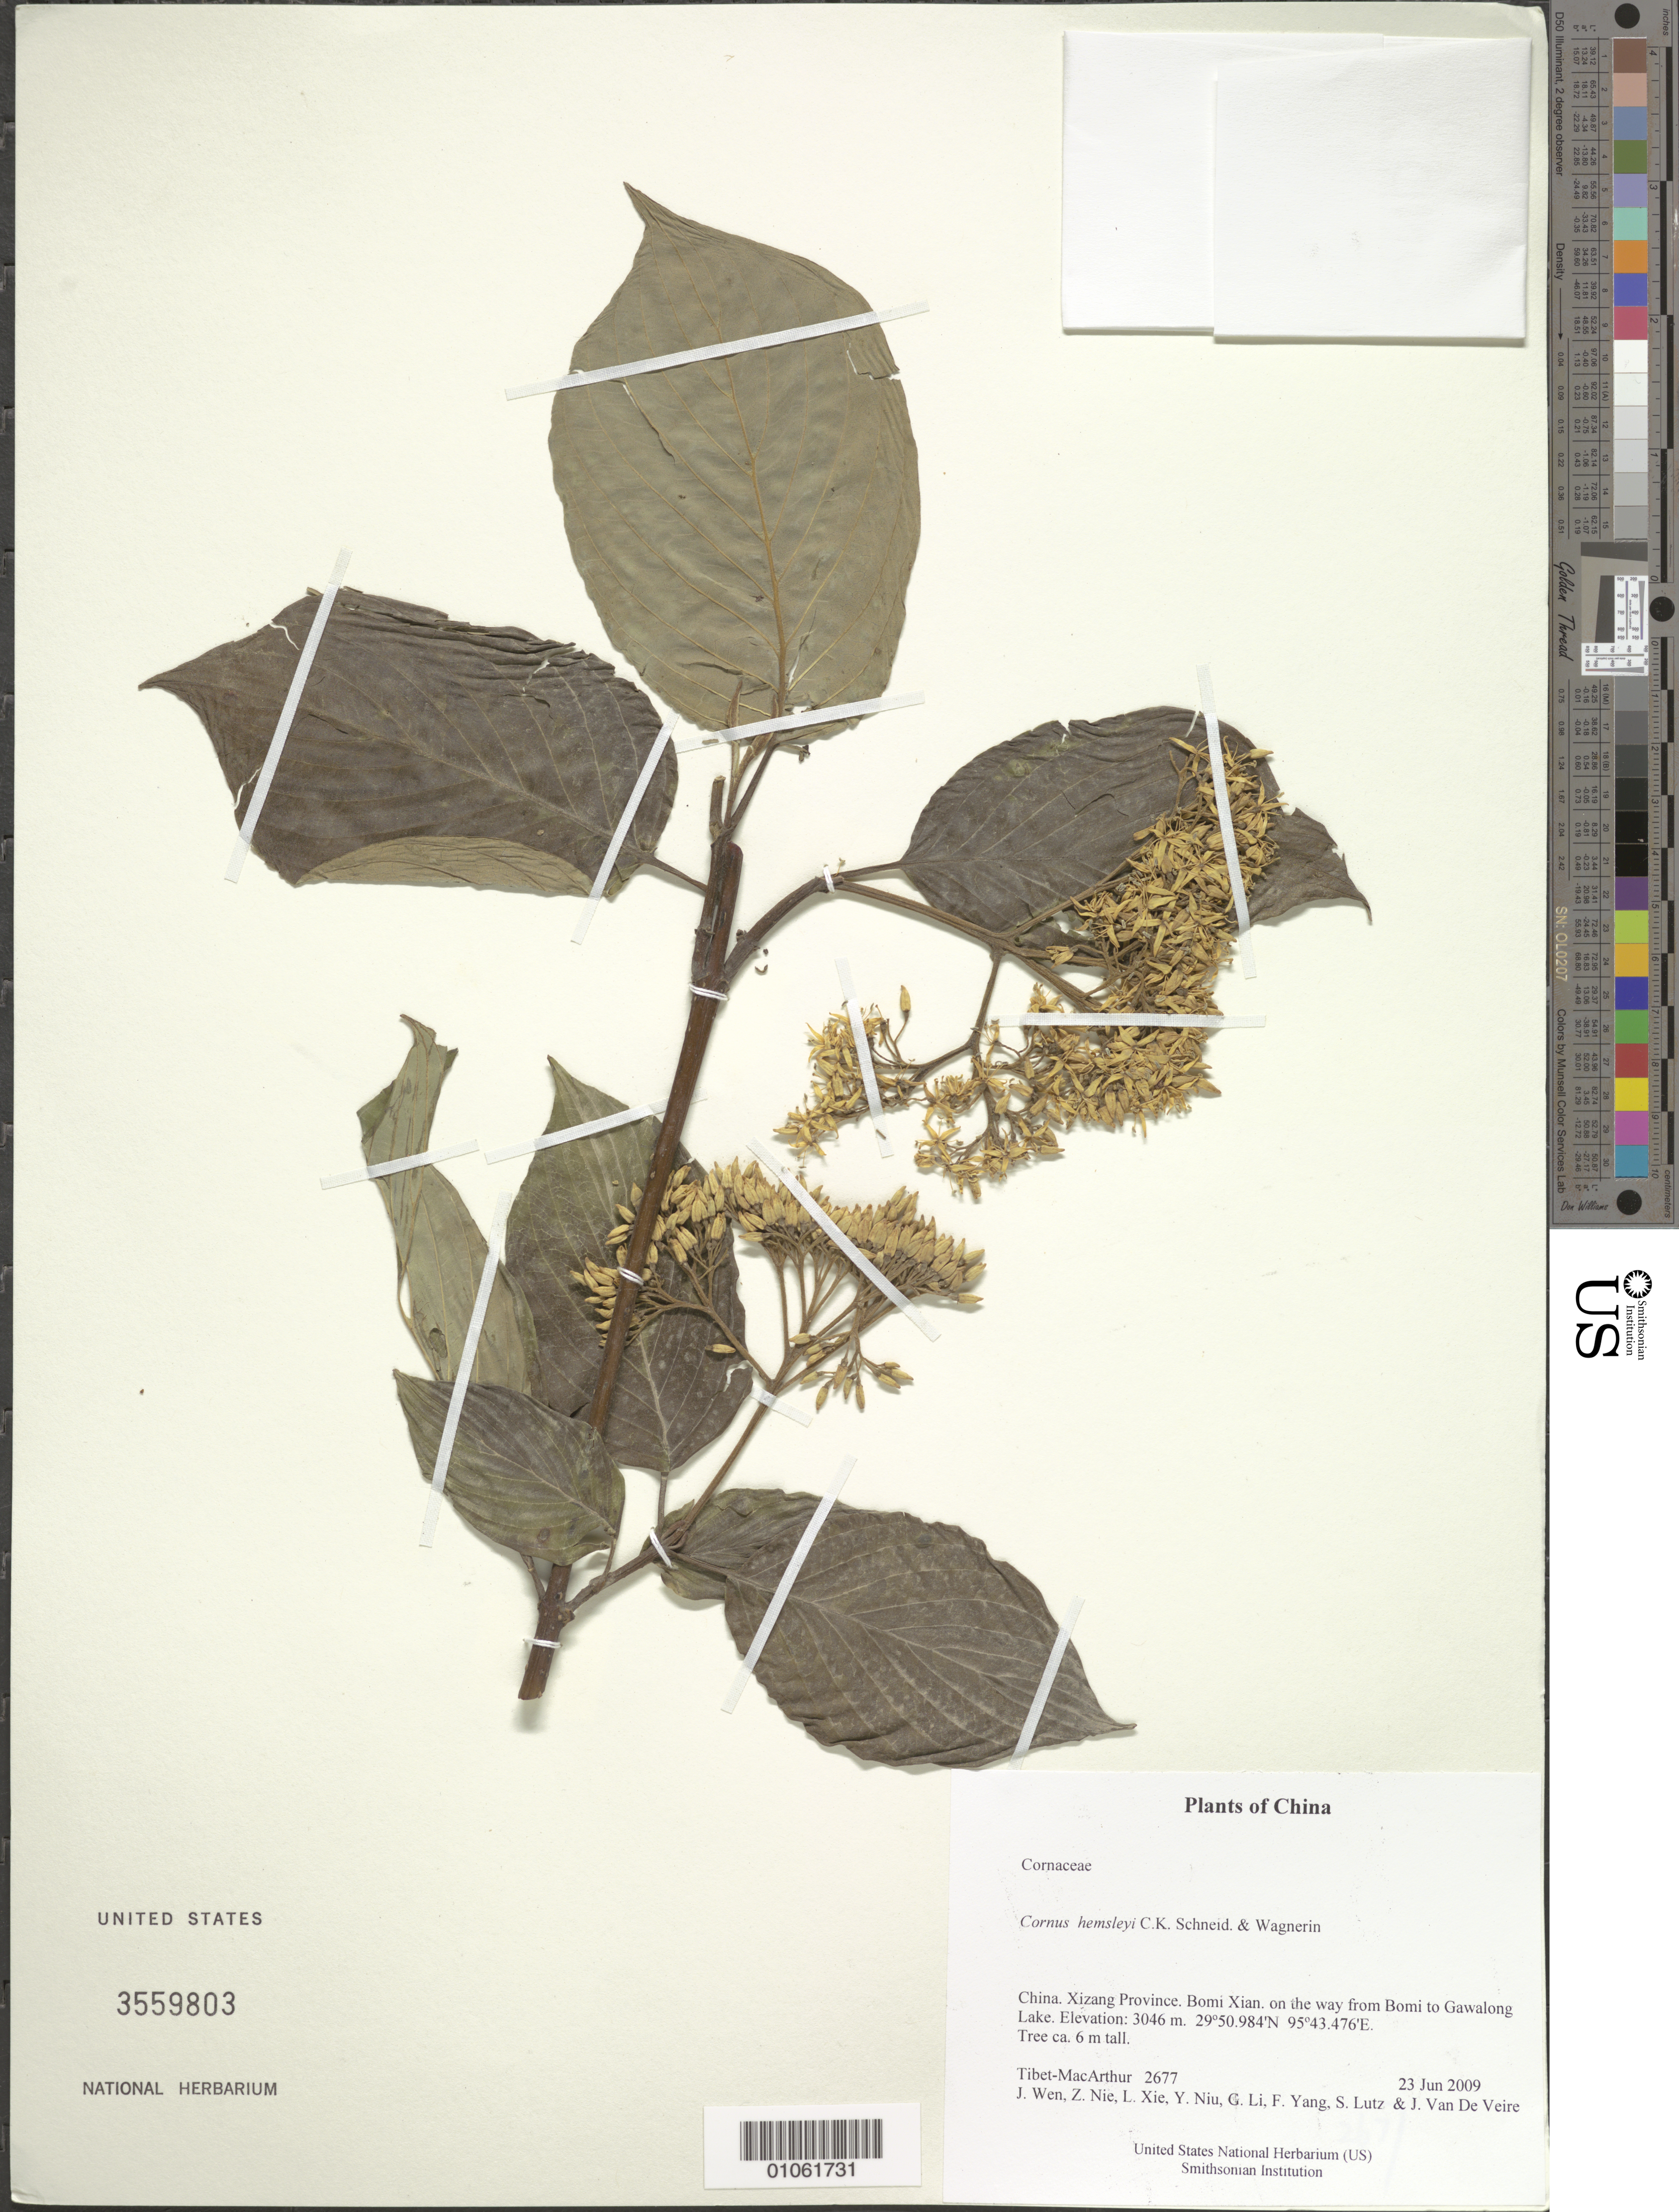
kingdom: Plantae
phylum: Tracheophyta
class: Magnoliopsida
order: Cornales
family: Cornaceae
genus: Cornus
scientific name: Cornus hemsleyi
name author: C.K. Schneid. & Wagnerin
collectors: Tibet-MacArthur, J. Wen, Z. Nie, L. Xie, Y. Niu, G. Li, F. Yang, S. Lutz & J. Van De Veire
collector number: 2677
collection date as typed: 23 Jun 2009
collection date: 2009-06-23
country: China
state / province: Xizang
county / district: Bomi Xian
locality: on the way from Bomi to Gawalong Lake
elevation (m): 3046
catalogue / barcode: US 3559803